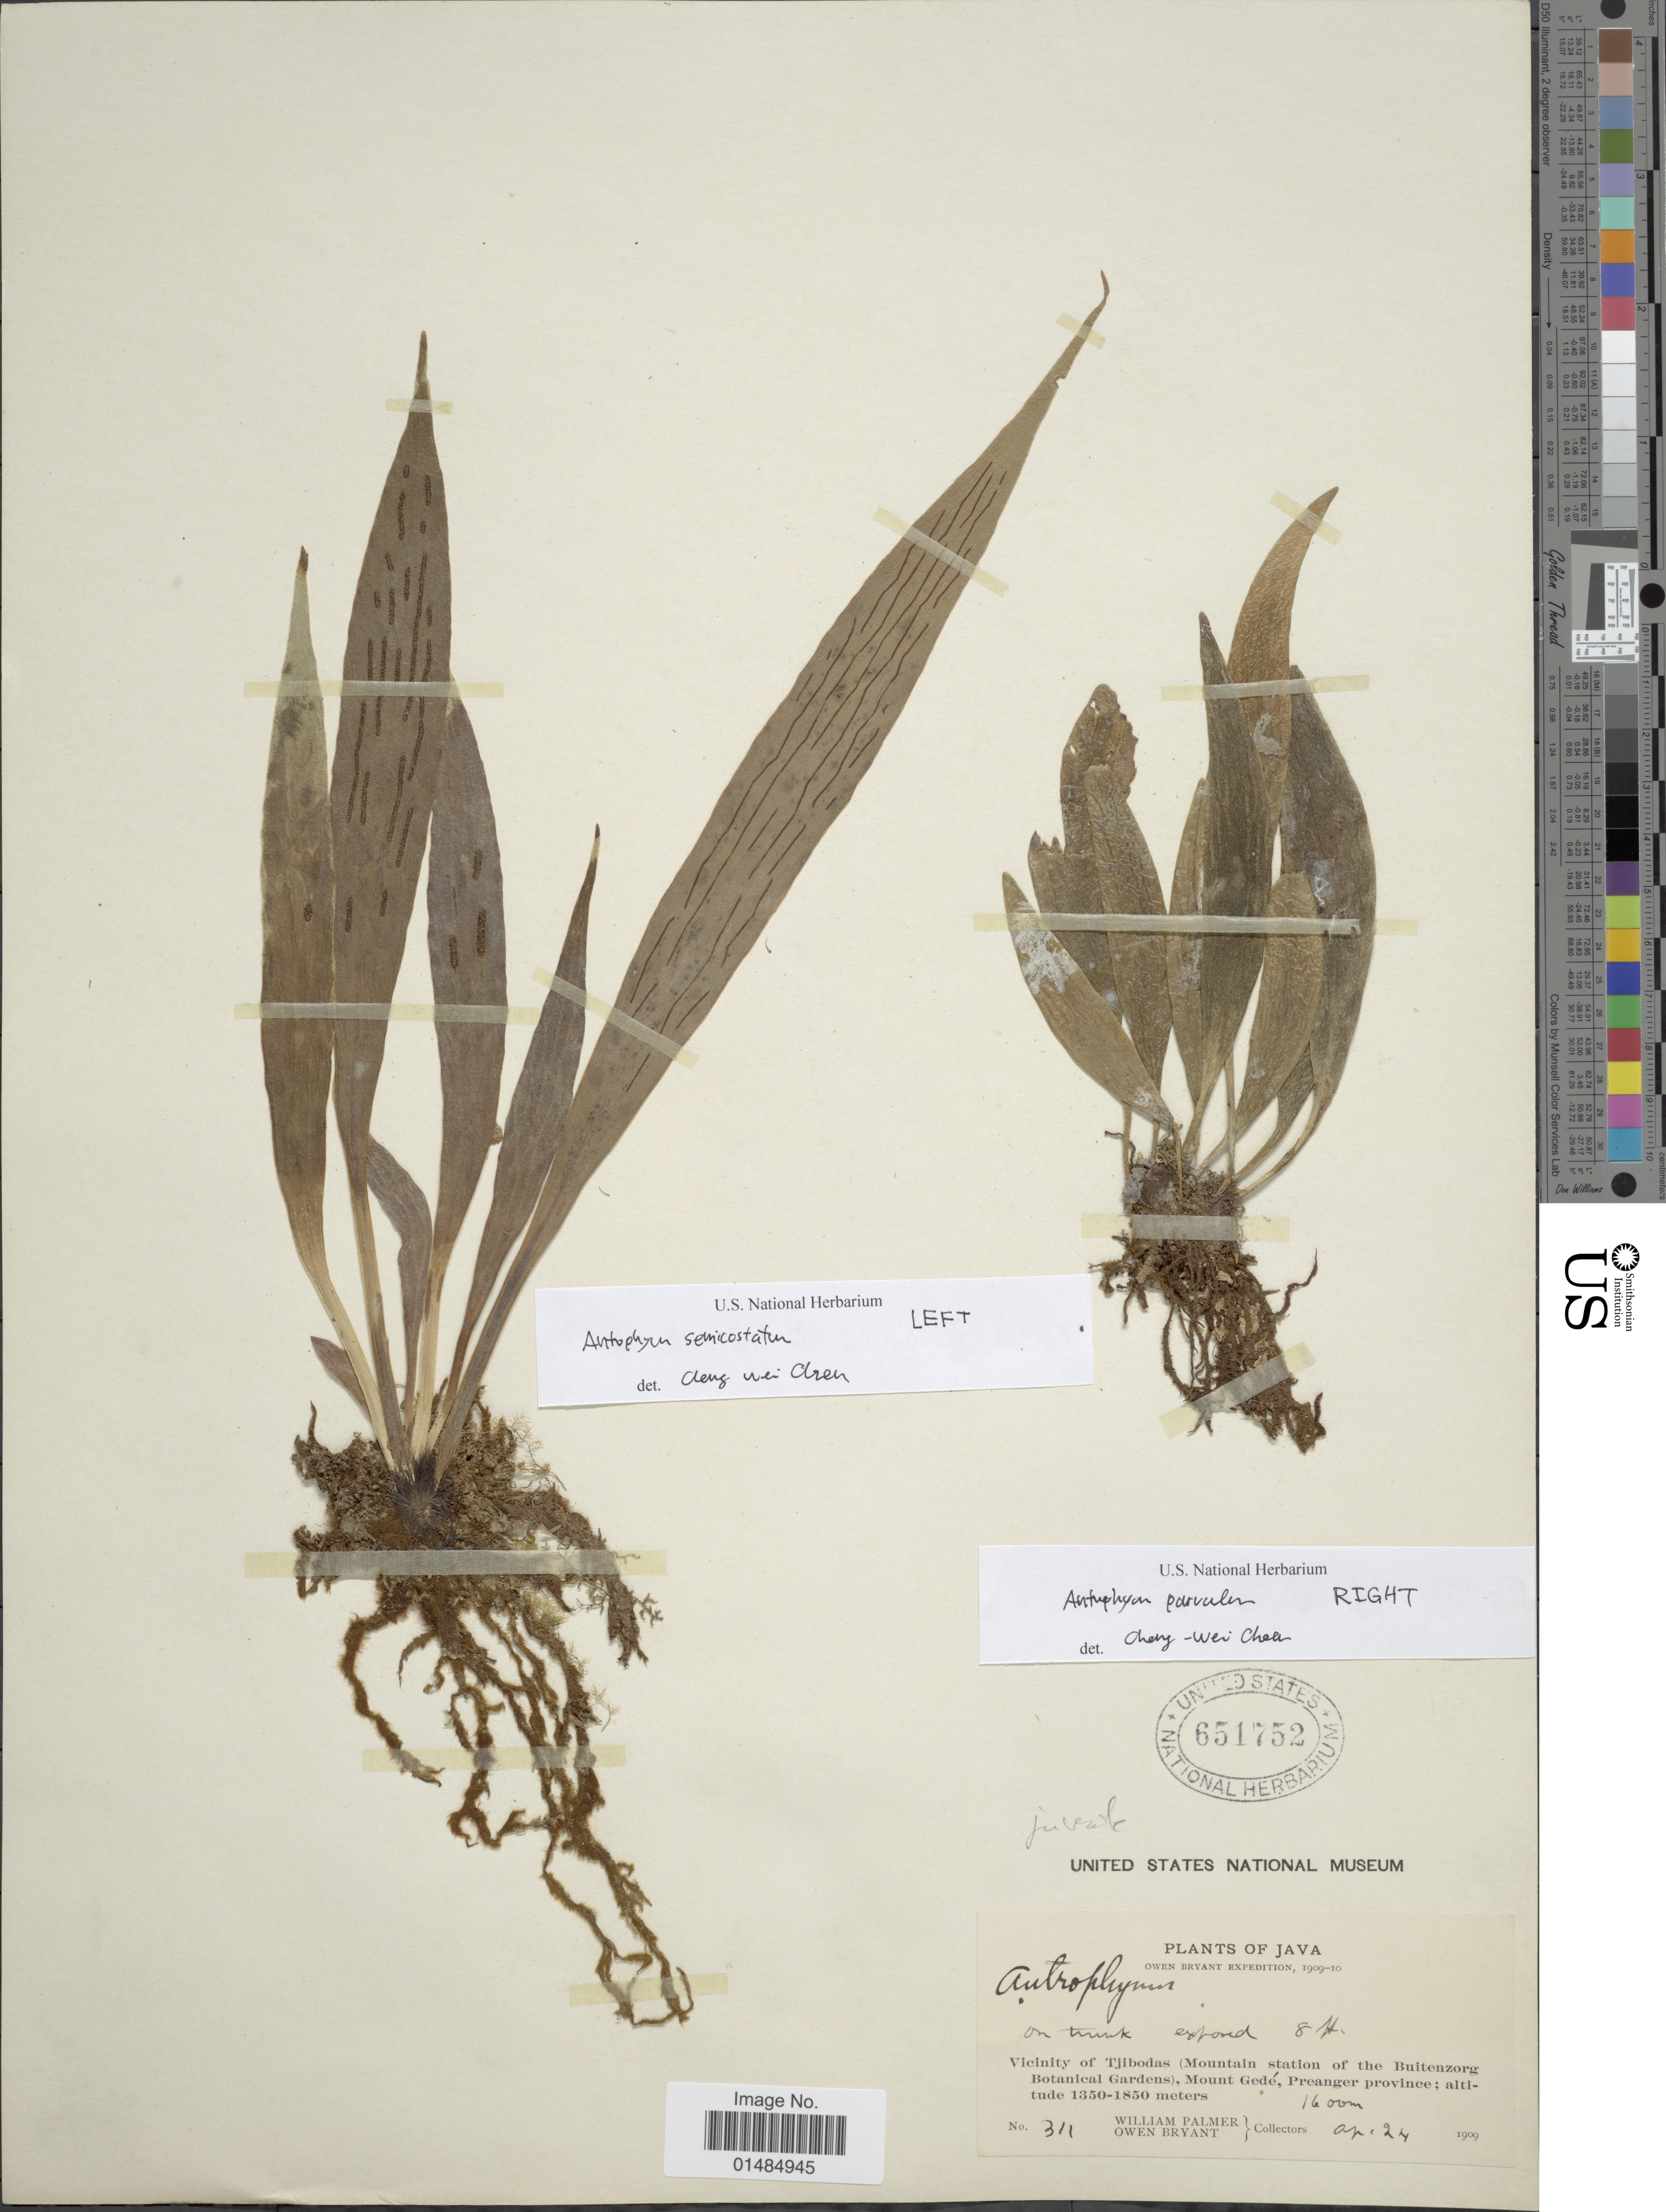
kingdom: Plantae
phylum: Tracheophyta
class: Polypodiopsida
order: Polypodiales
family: Pteridaceae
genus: Antrophyum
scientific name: Antrophyum semicostatum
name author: Blume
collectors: W. Palmer & O. Bryant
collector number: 311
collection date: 1909-04-24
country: Indonesia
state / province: Java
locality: Vicinity of Tjibodas (Mountain station of the Buitenzorg Botanical Gardens), Mount Gedé, Preanger province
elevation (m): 1600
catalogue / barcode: US 651752